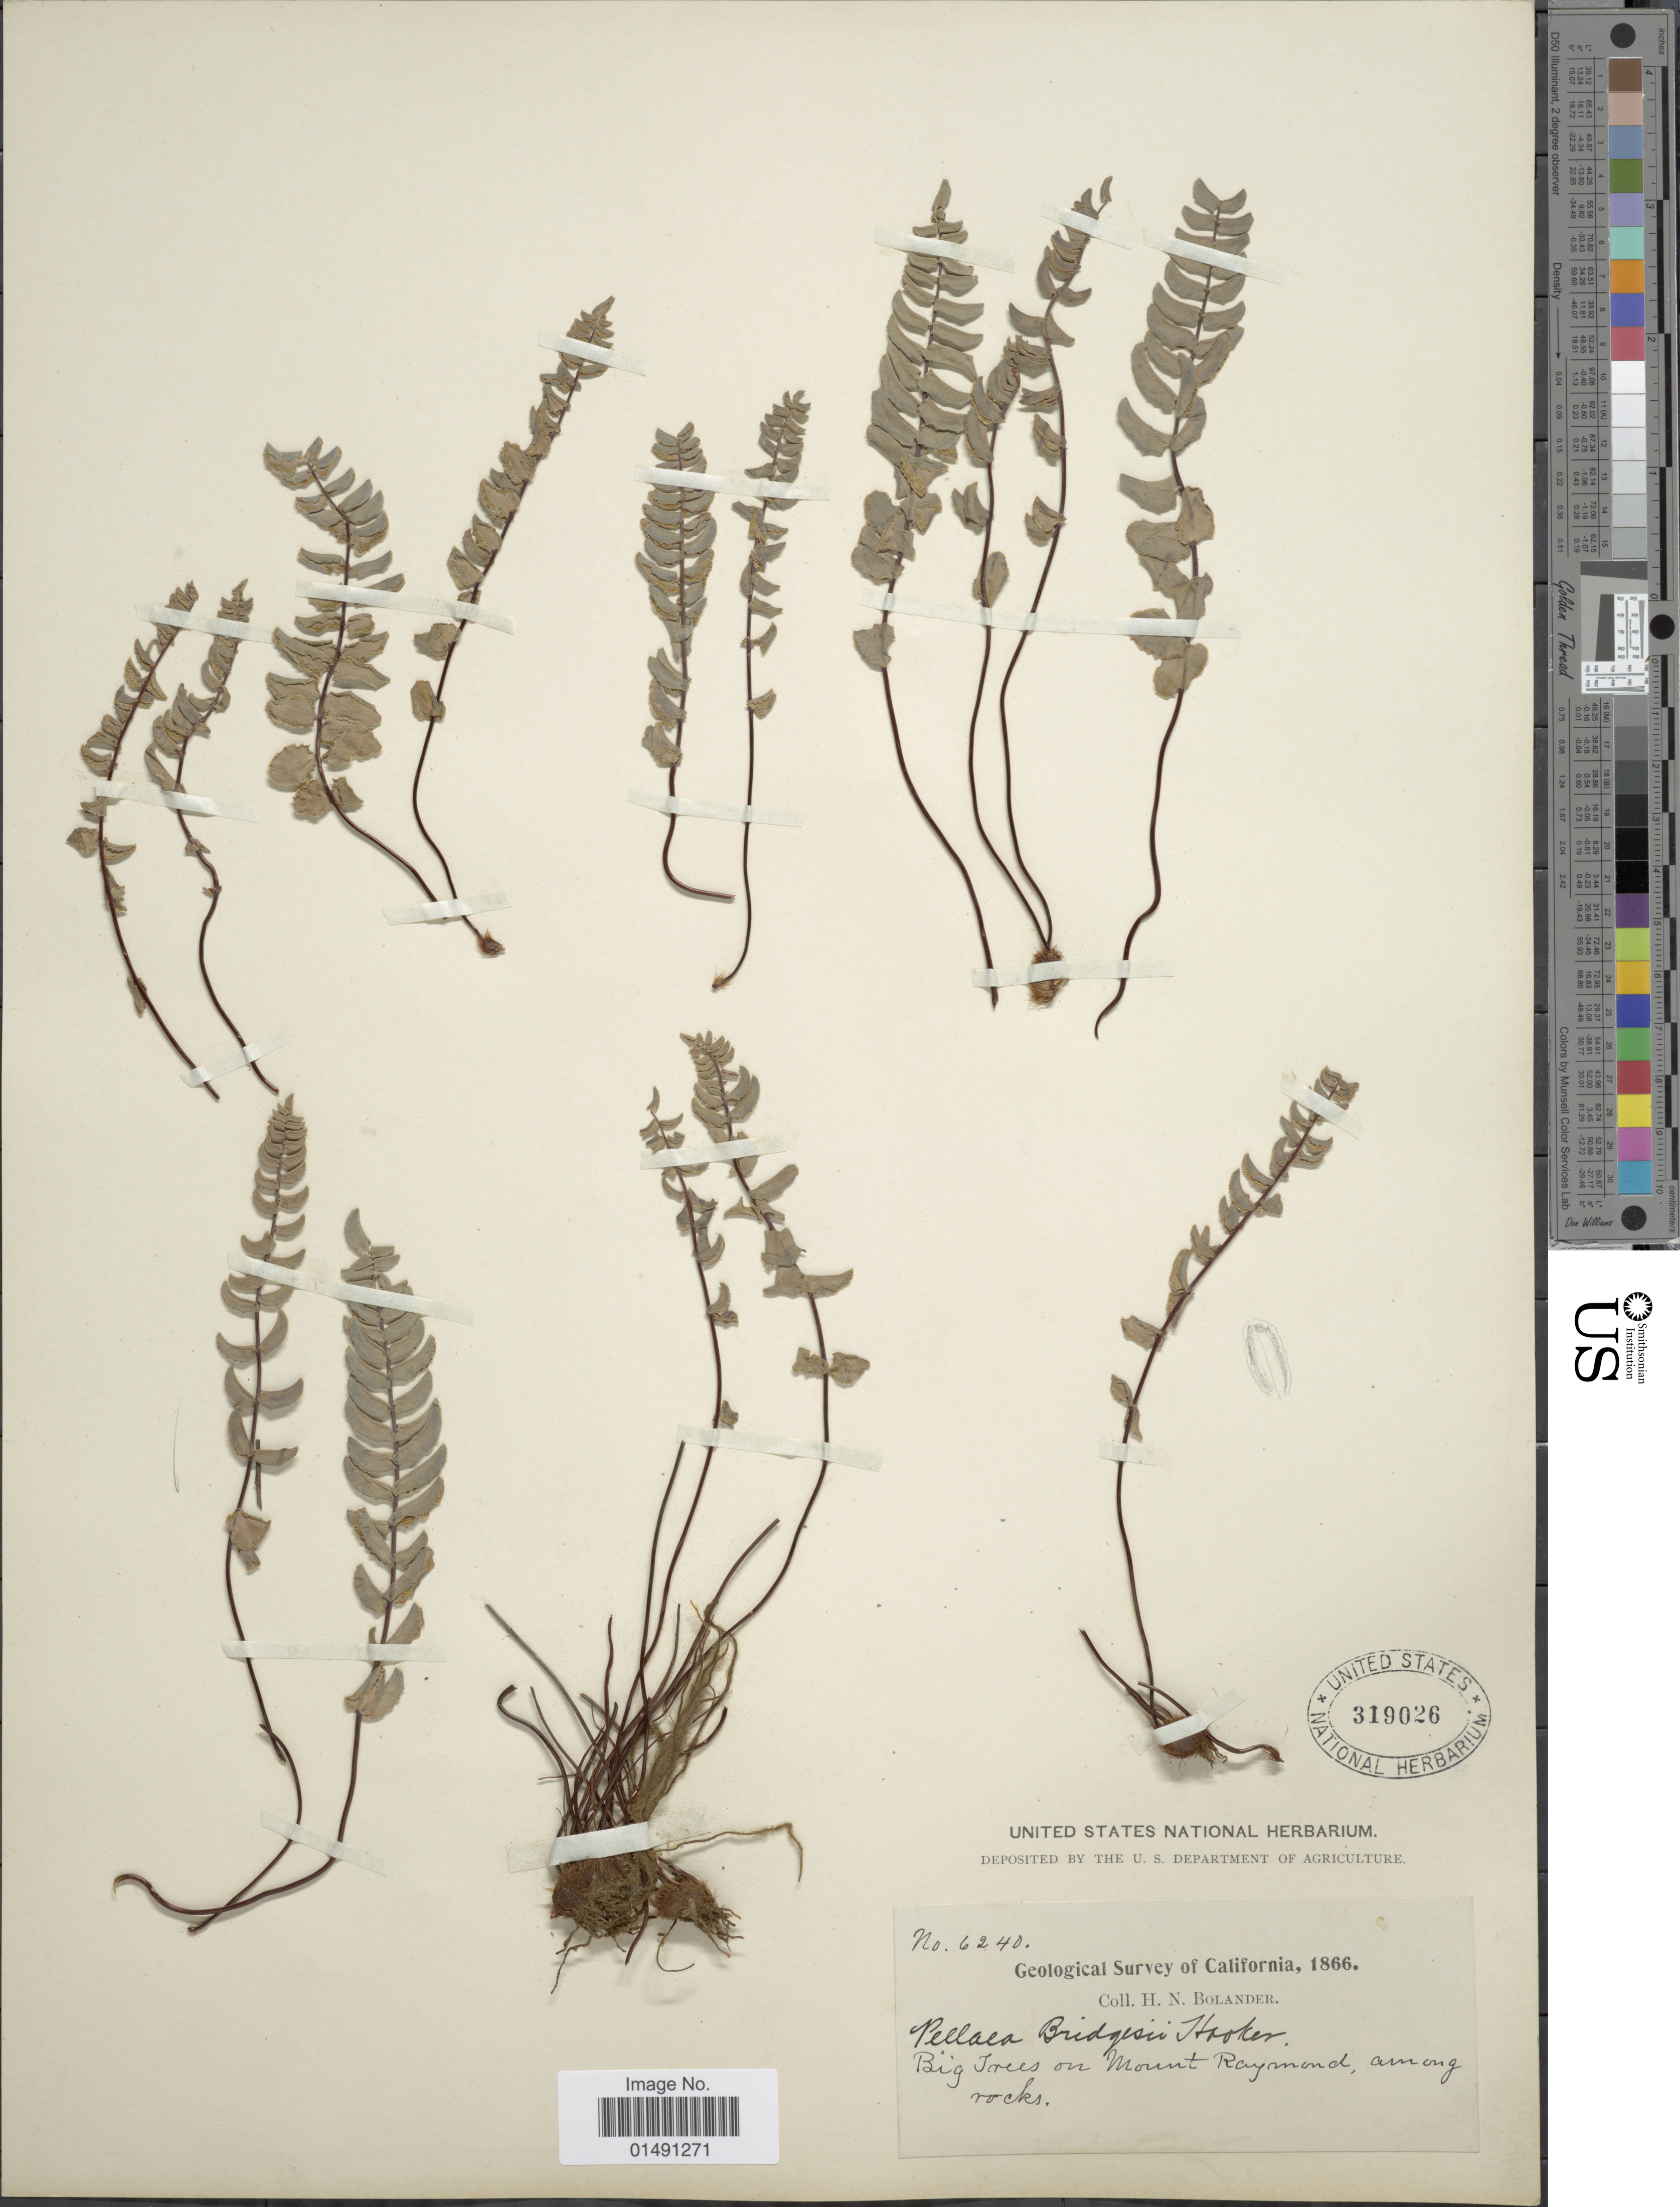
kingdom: Plantae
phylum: Tracheophyta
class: Polypodiopsida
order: Polypodiales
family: Pteridaceae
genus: Pellaea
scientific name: Pellaea bridgesii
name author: Hook.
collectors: H. Bolander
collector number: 6240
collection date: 1866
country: United States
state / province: California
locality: Big trees on Mount Raymond, among rocks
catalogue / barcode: US 319026